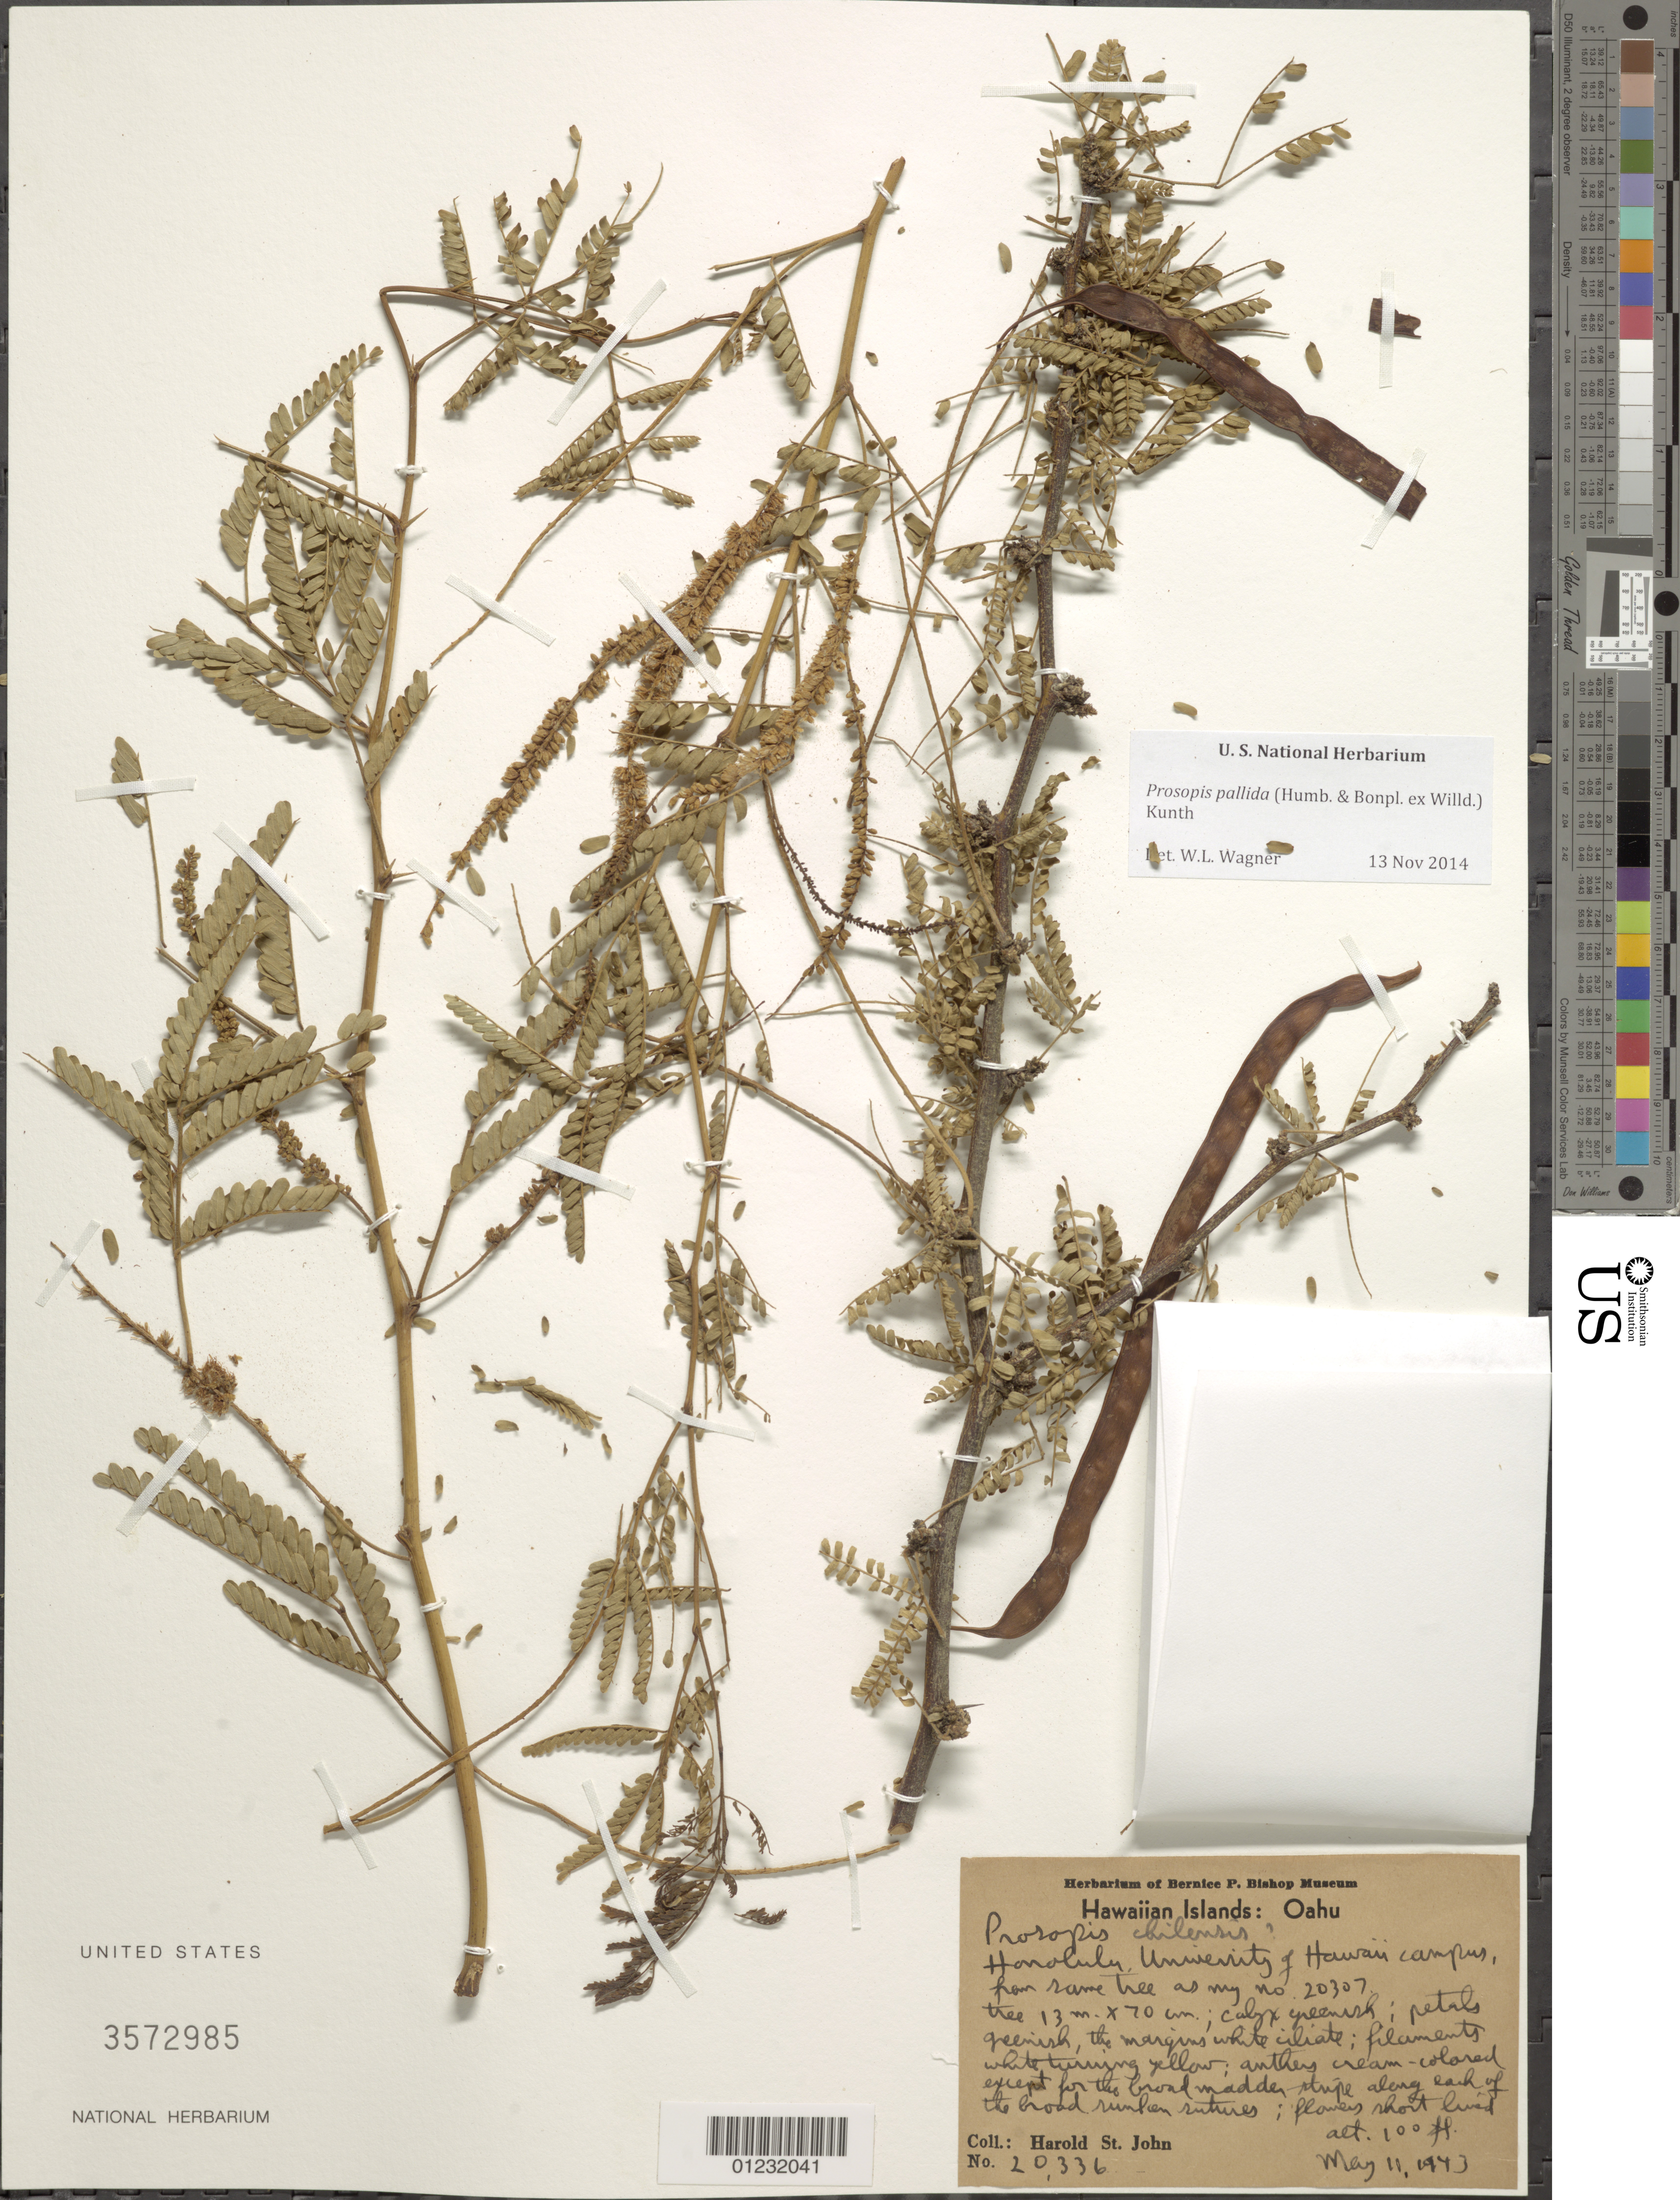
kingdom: Plantae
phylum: Tracheophyta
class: Magnoliopsida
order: Fabales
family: Fabaceae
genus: Neltuma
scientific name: Neltuma pallida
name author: (Humb. & Bonpl. ex Willd.) C. E. Hughes & G.P. Lewis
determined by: Wagner, W. L., (BOT), Smithsonian Institution - National Museum of Natural History (UNITED STATES)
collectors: H. St. John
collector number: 20336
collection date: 1943-05-11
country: United States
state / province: Hawaii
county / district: Honolulu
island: Oahu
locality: University of Hawaii Campus.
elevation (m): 30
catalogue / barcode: US 3572985